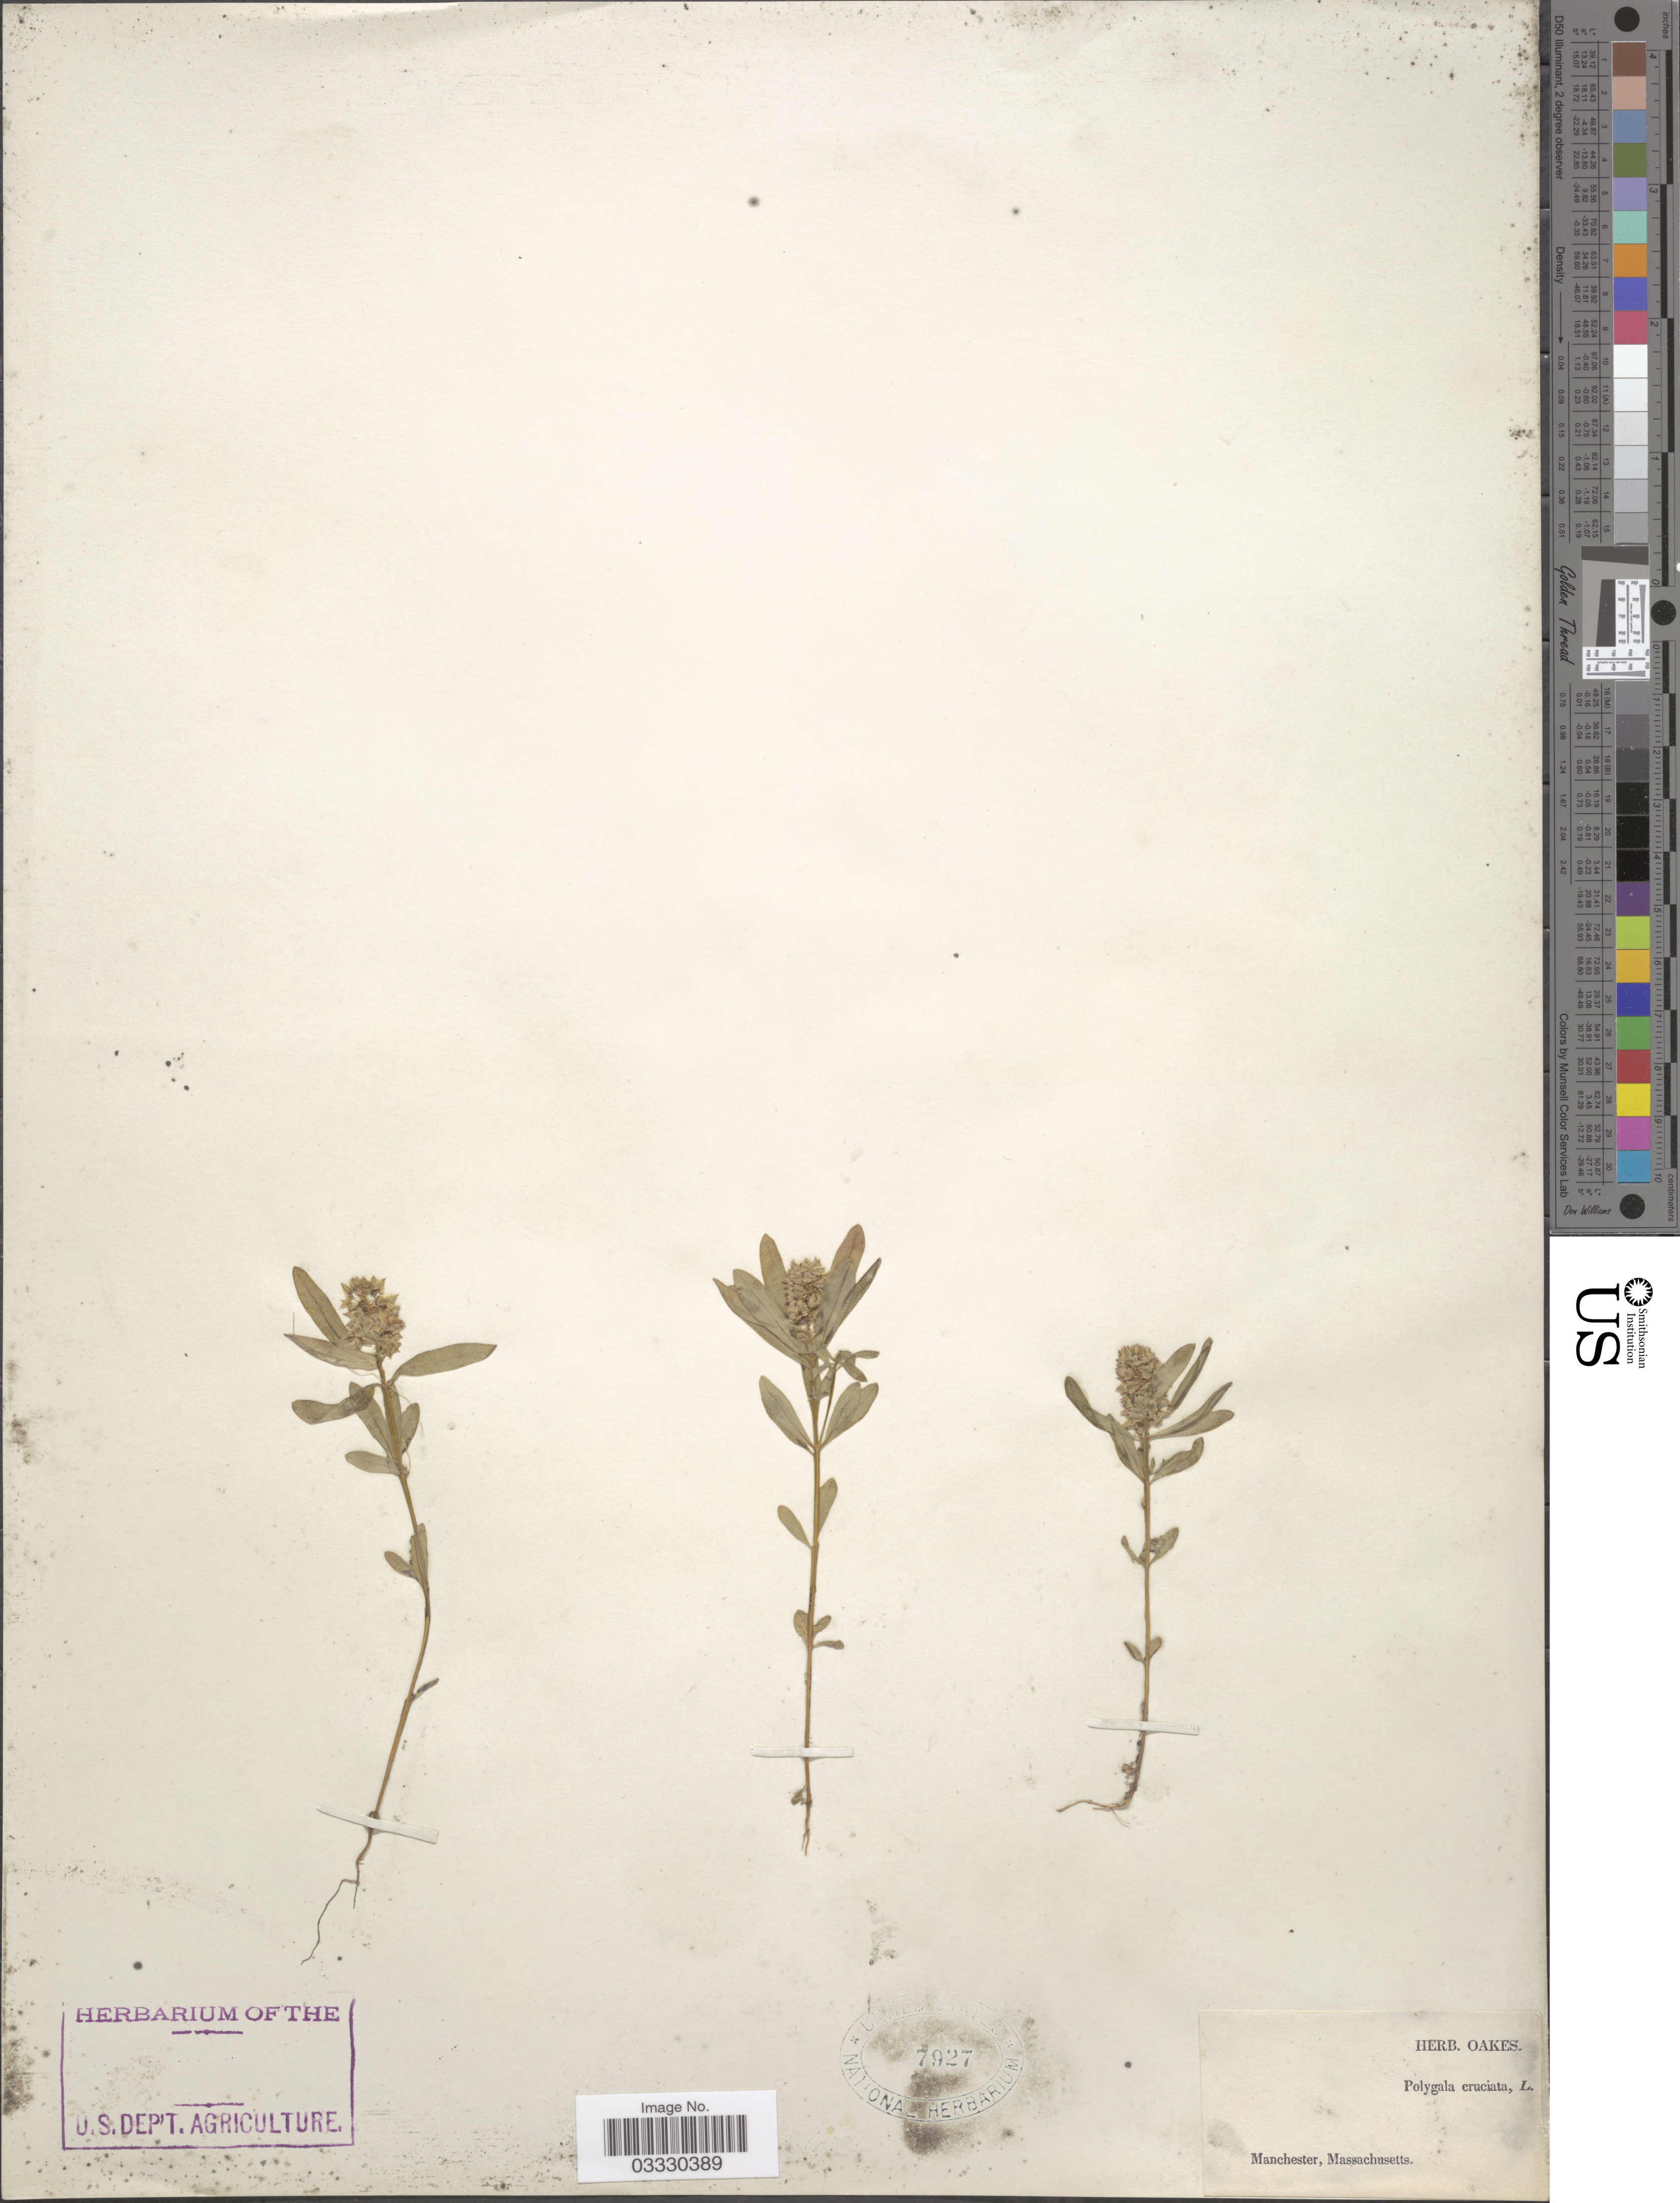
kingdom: Plantae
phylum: Tracheophyta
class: Magnoliopsida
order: Fabales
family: Polygalaceae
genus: Polygala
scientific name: Polygala cruciata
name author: L.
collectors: ex herb. Oakes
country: United States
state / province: Massachusetts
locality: Manchester.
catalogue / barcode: US 7927